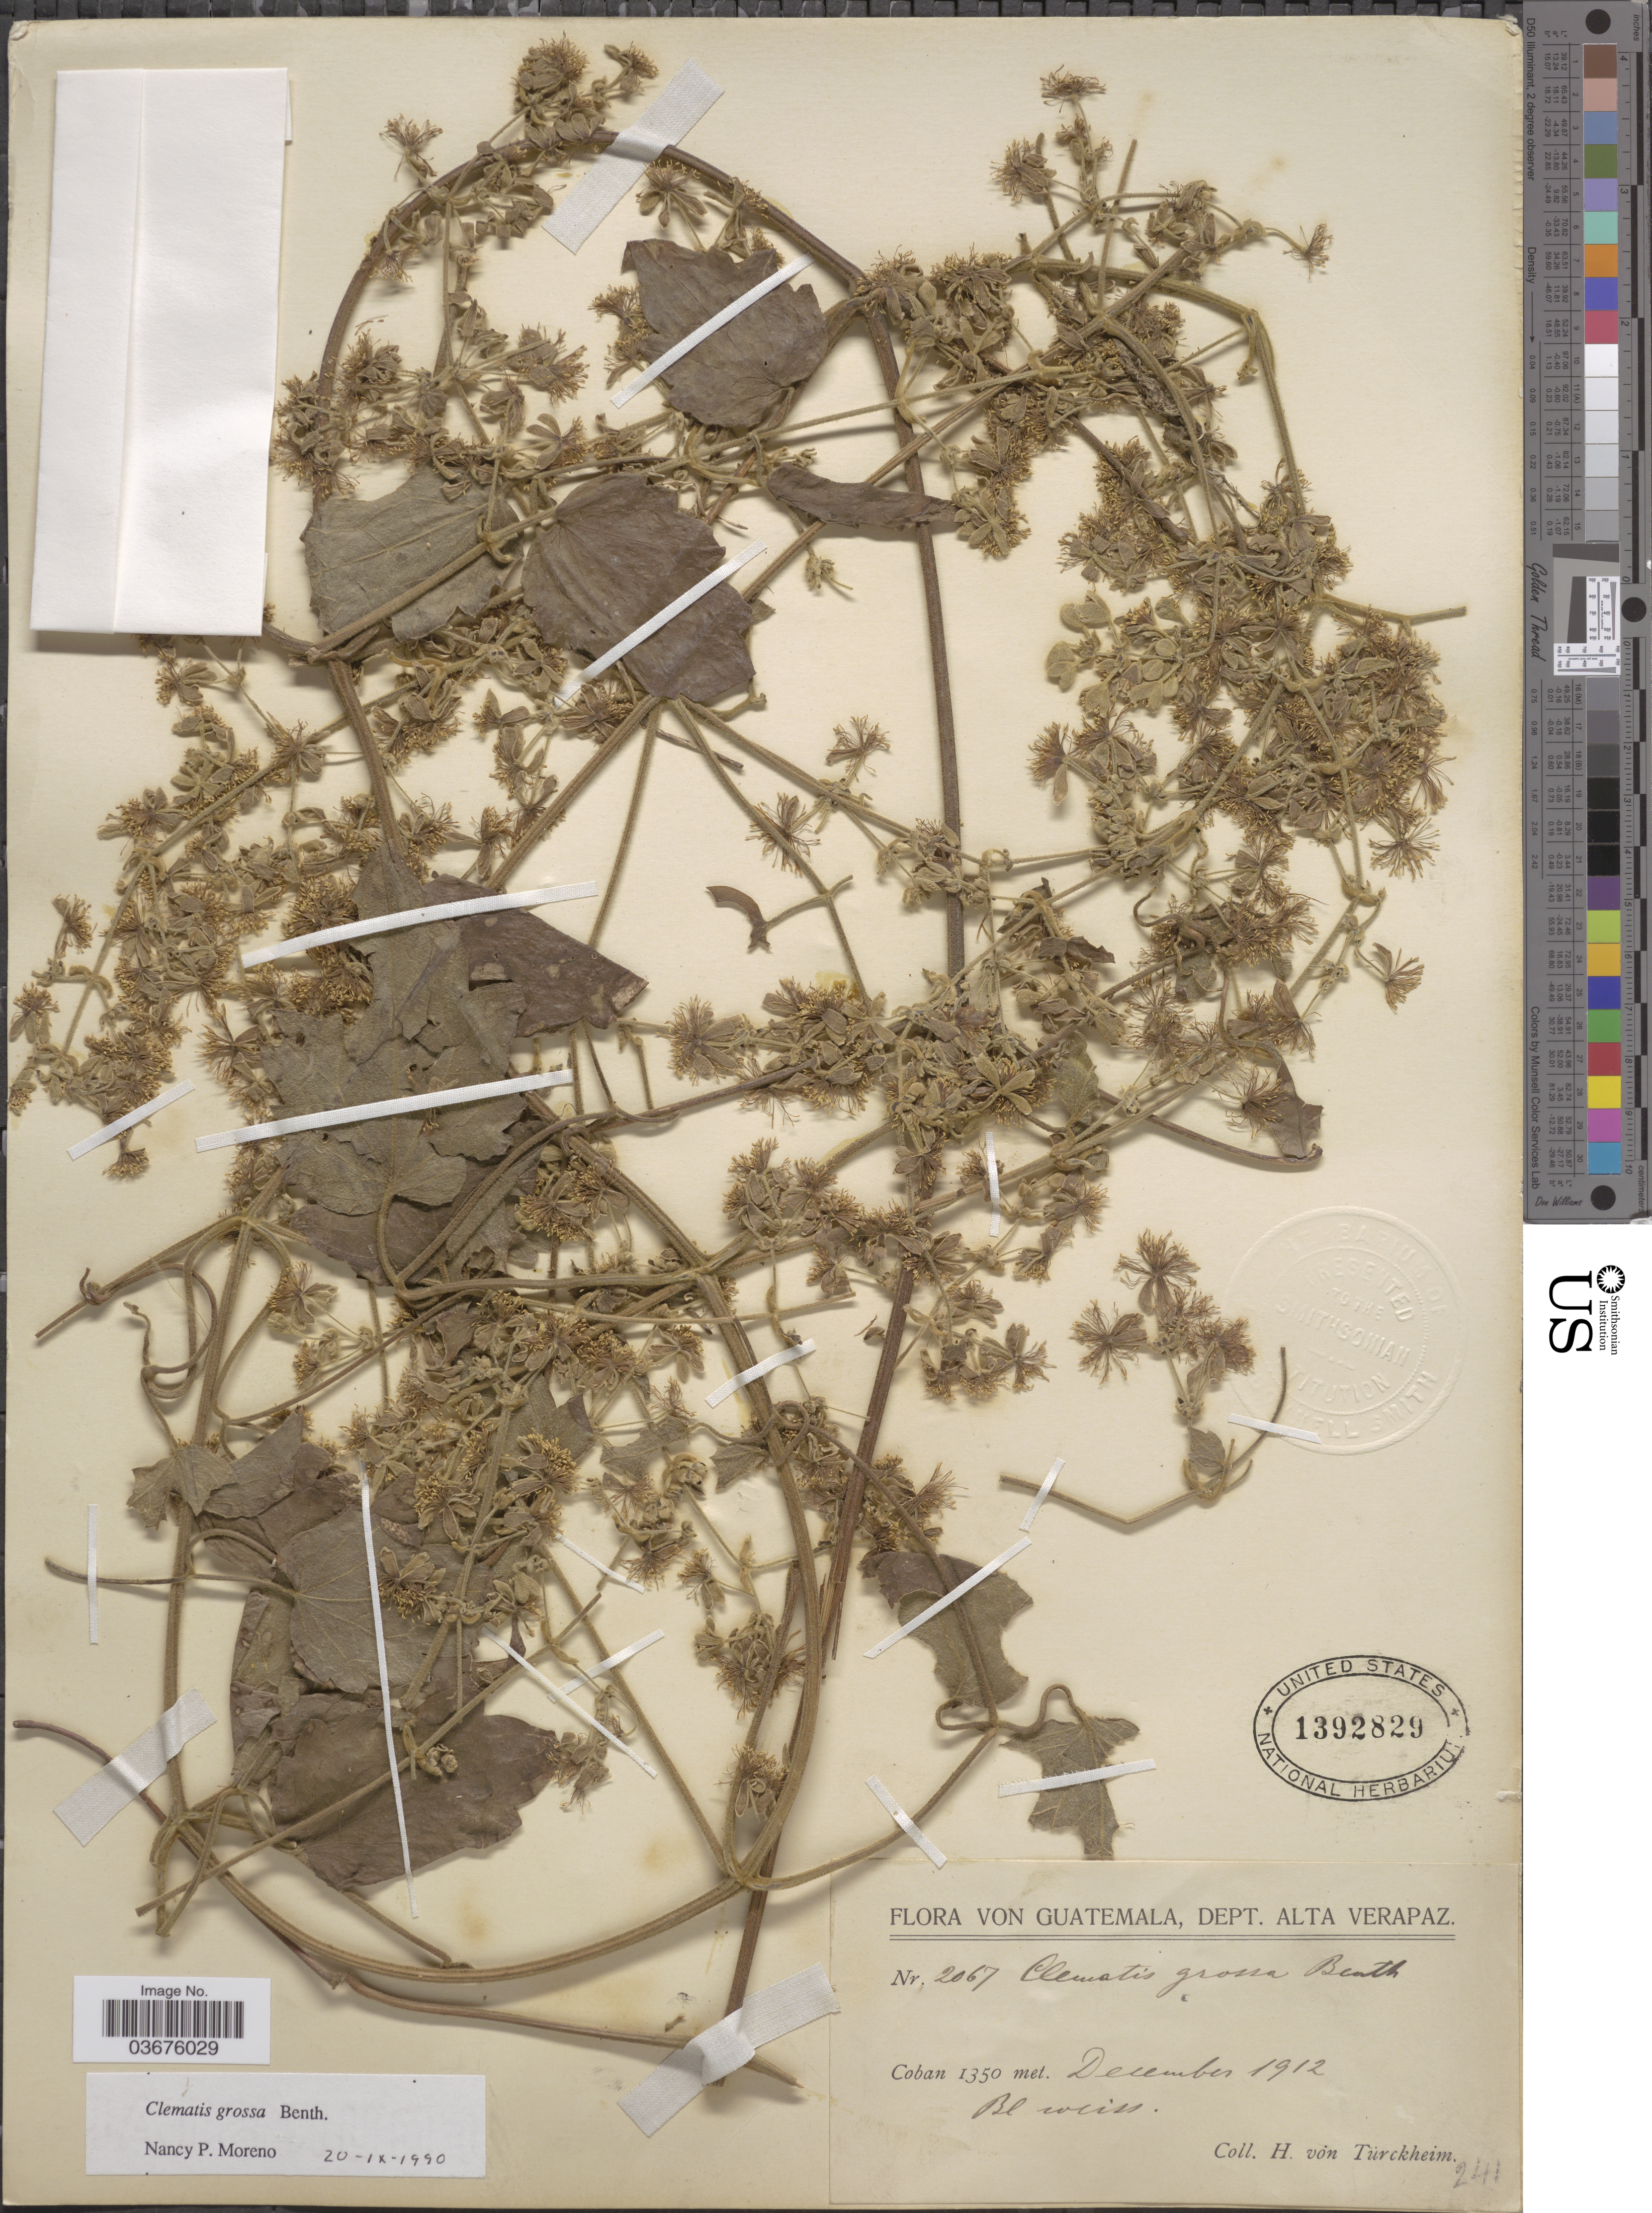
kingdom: Plantae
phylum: Tracheophyta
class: Magnoliopsida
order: Ranunculales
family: Ranunculaceae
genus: Clematis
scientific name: Clematis grossa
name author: Benth.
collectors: H. von Türckheim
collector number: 2067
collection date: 1912-12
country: Guatemala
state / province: Alta Verapaz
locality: Dept. Alta Verapaz. Coban.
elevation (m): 1350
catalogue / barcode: US 1392829